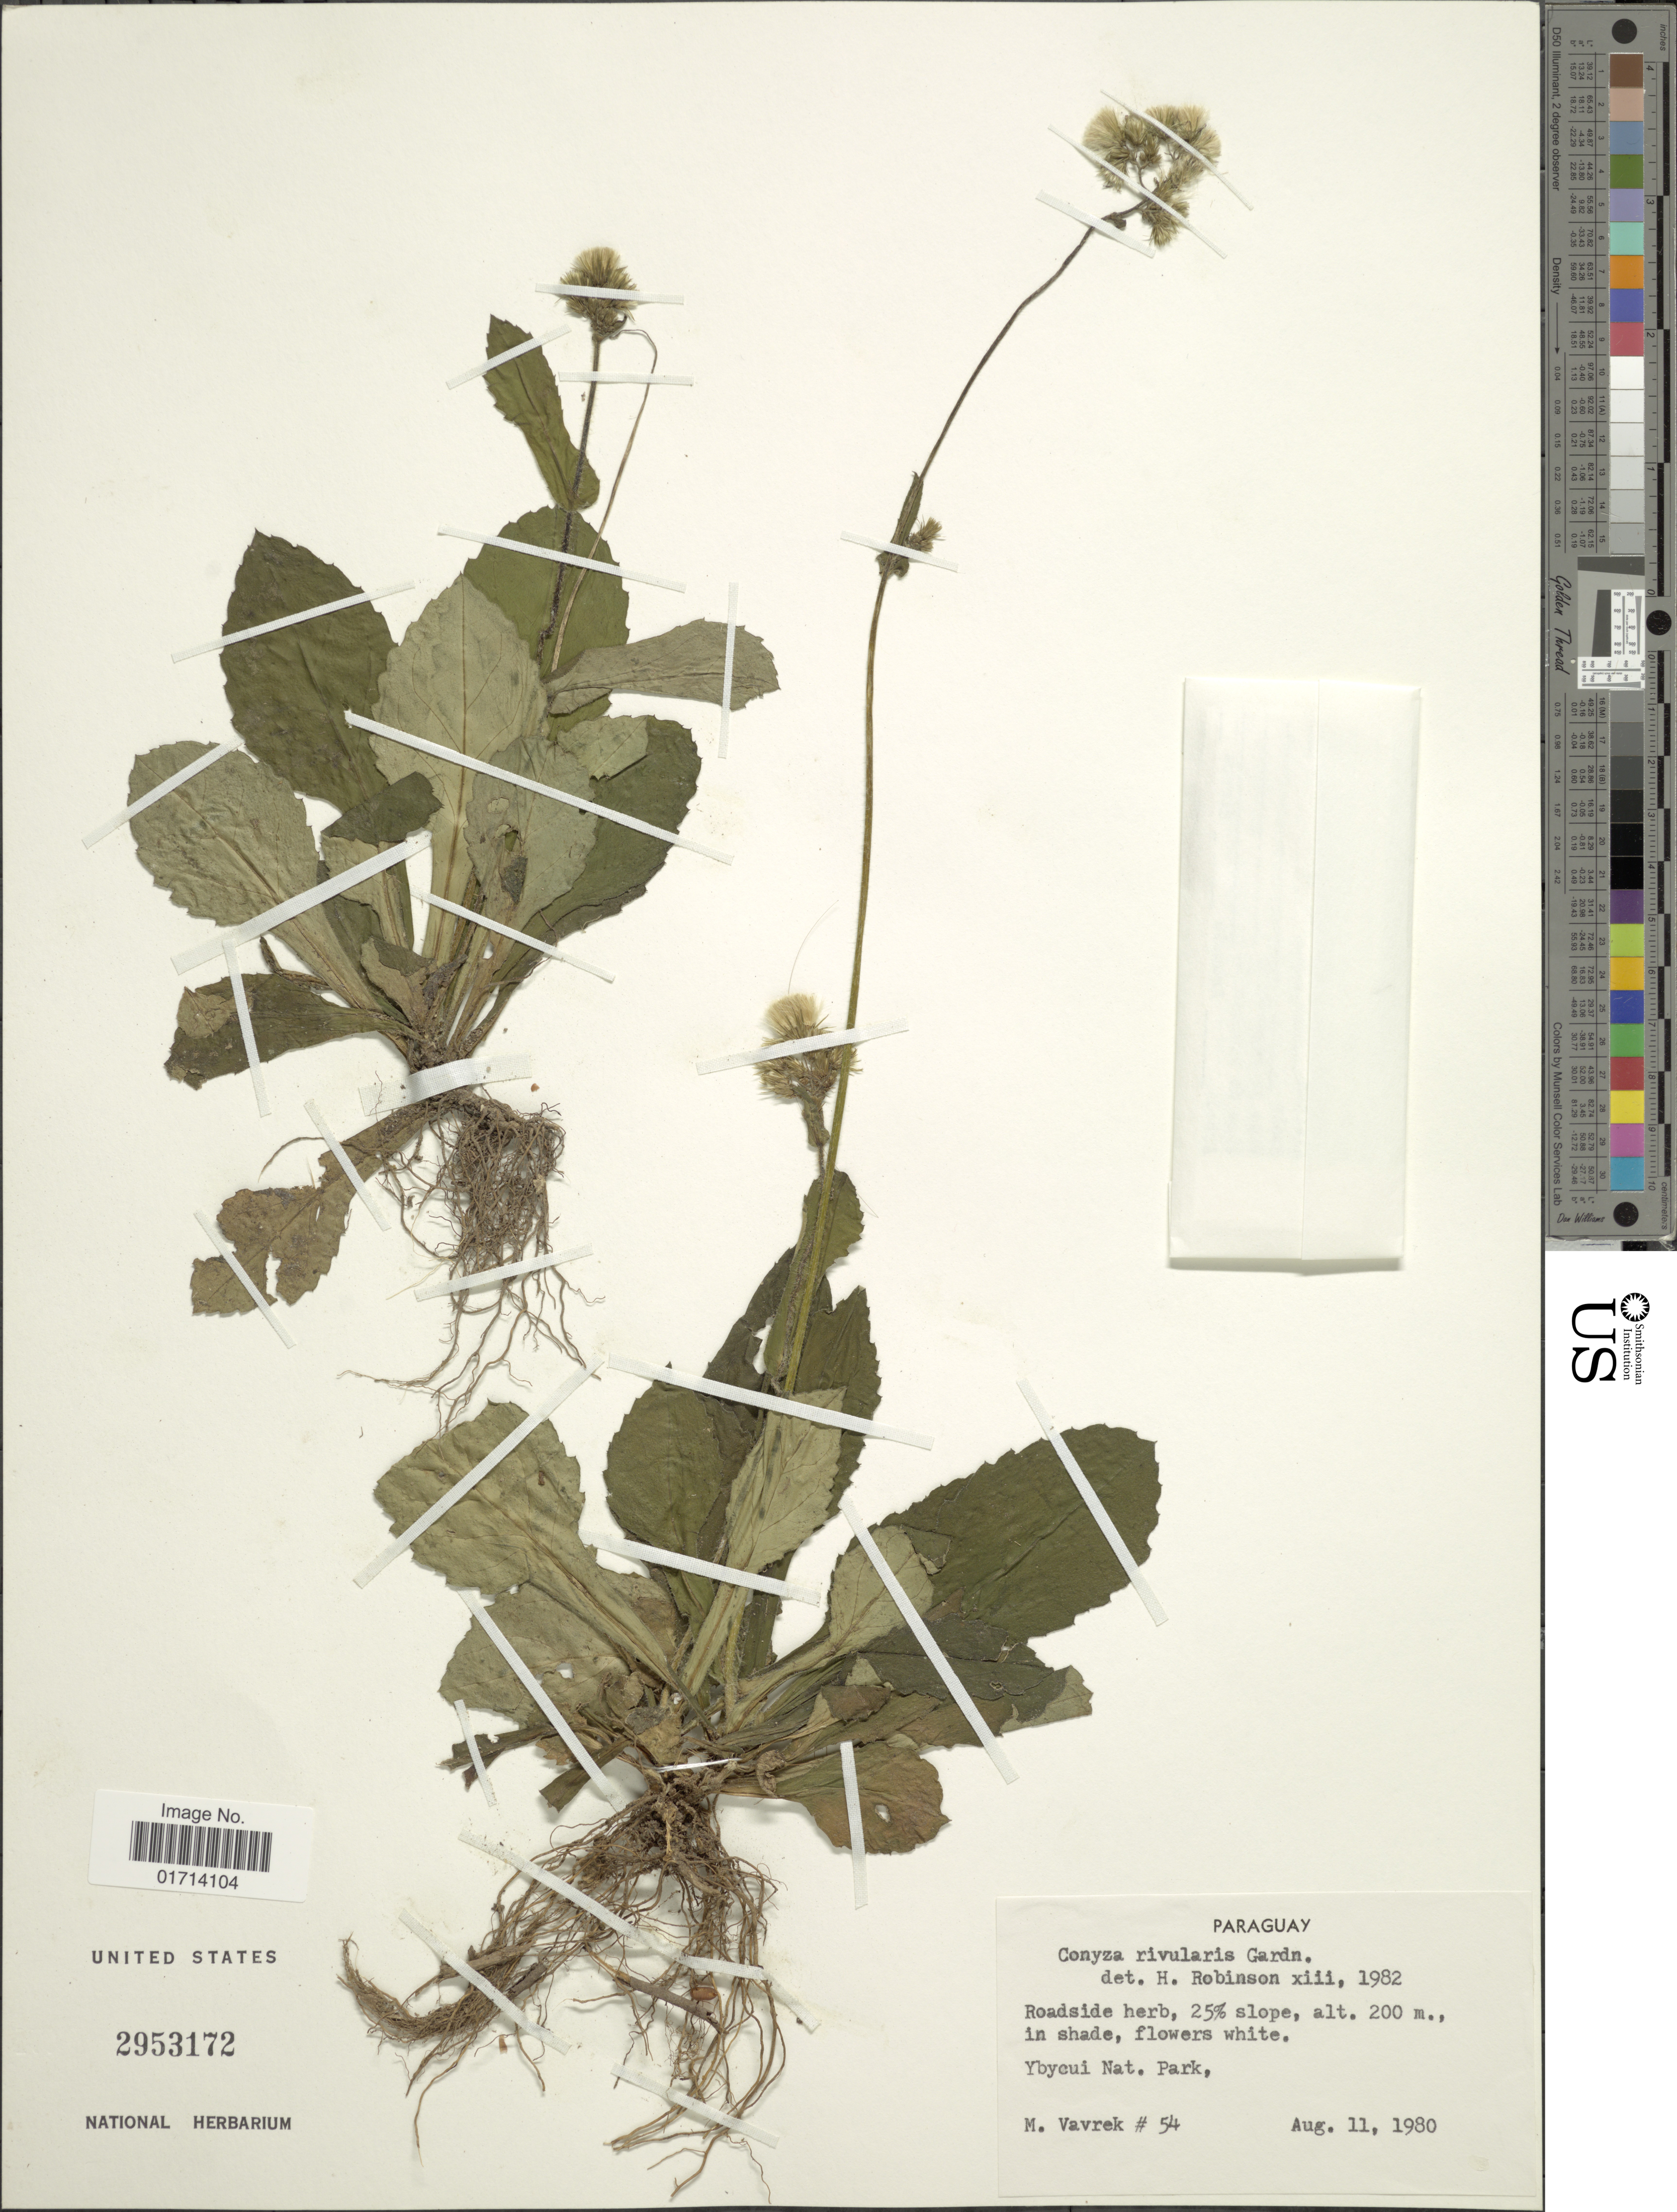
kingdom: Plantae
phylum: Tracheophyta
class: Magnoliopsida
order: Asterales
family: Asteraceae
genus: Podocoma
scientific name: Podocoma notobellidiastrum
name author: (Griseb.) G.L. Nesom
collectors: M. Vavrek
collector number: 54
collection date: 1980-08-11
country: Paraguay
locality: Roadside herb, 25% slope, Ybycui Nat. Park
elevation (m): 200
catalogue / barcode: US 2953172